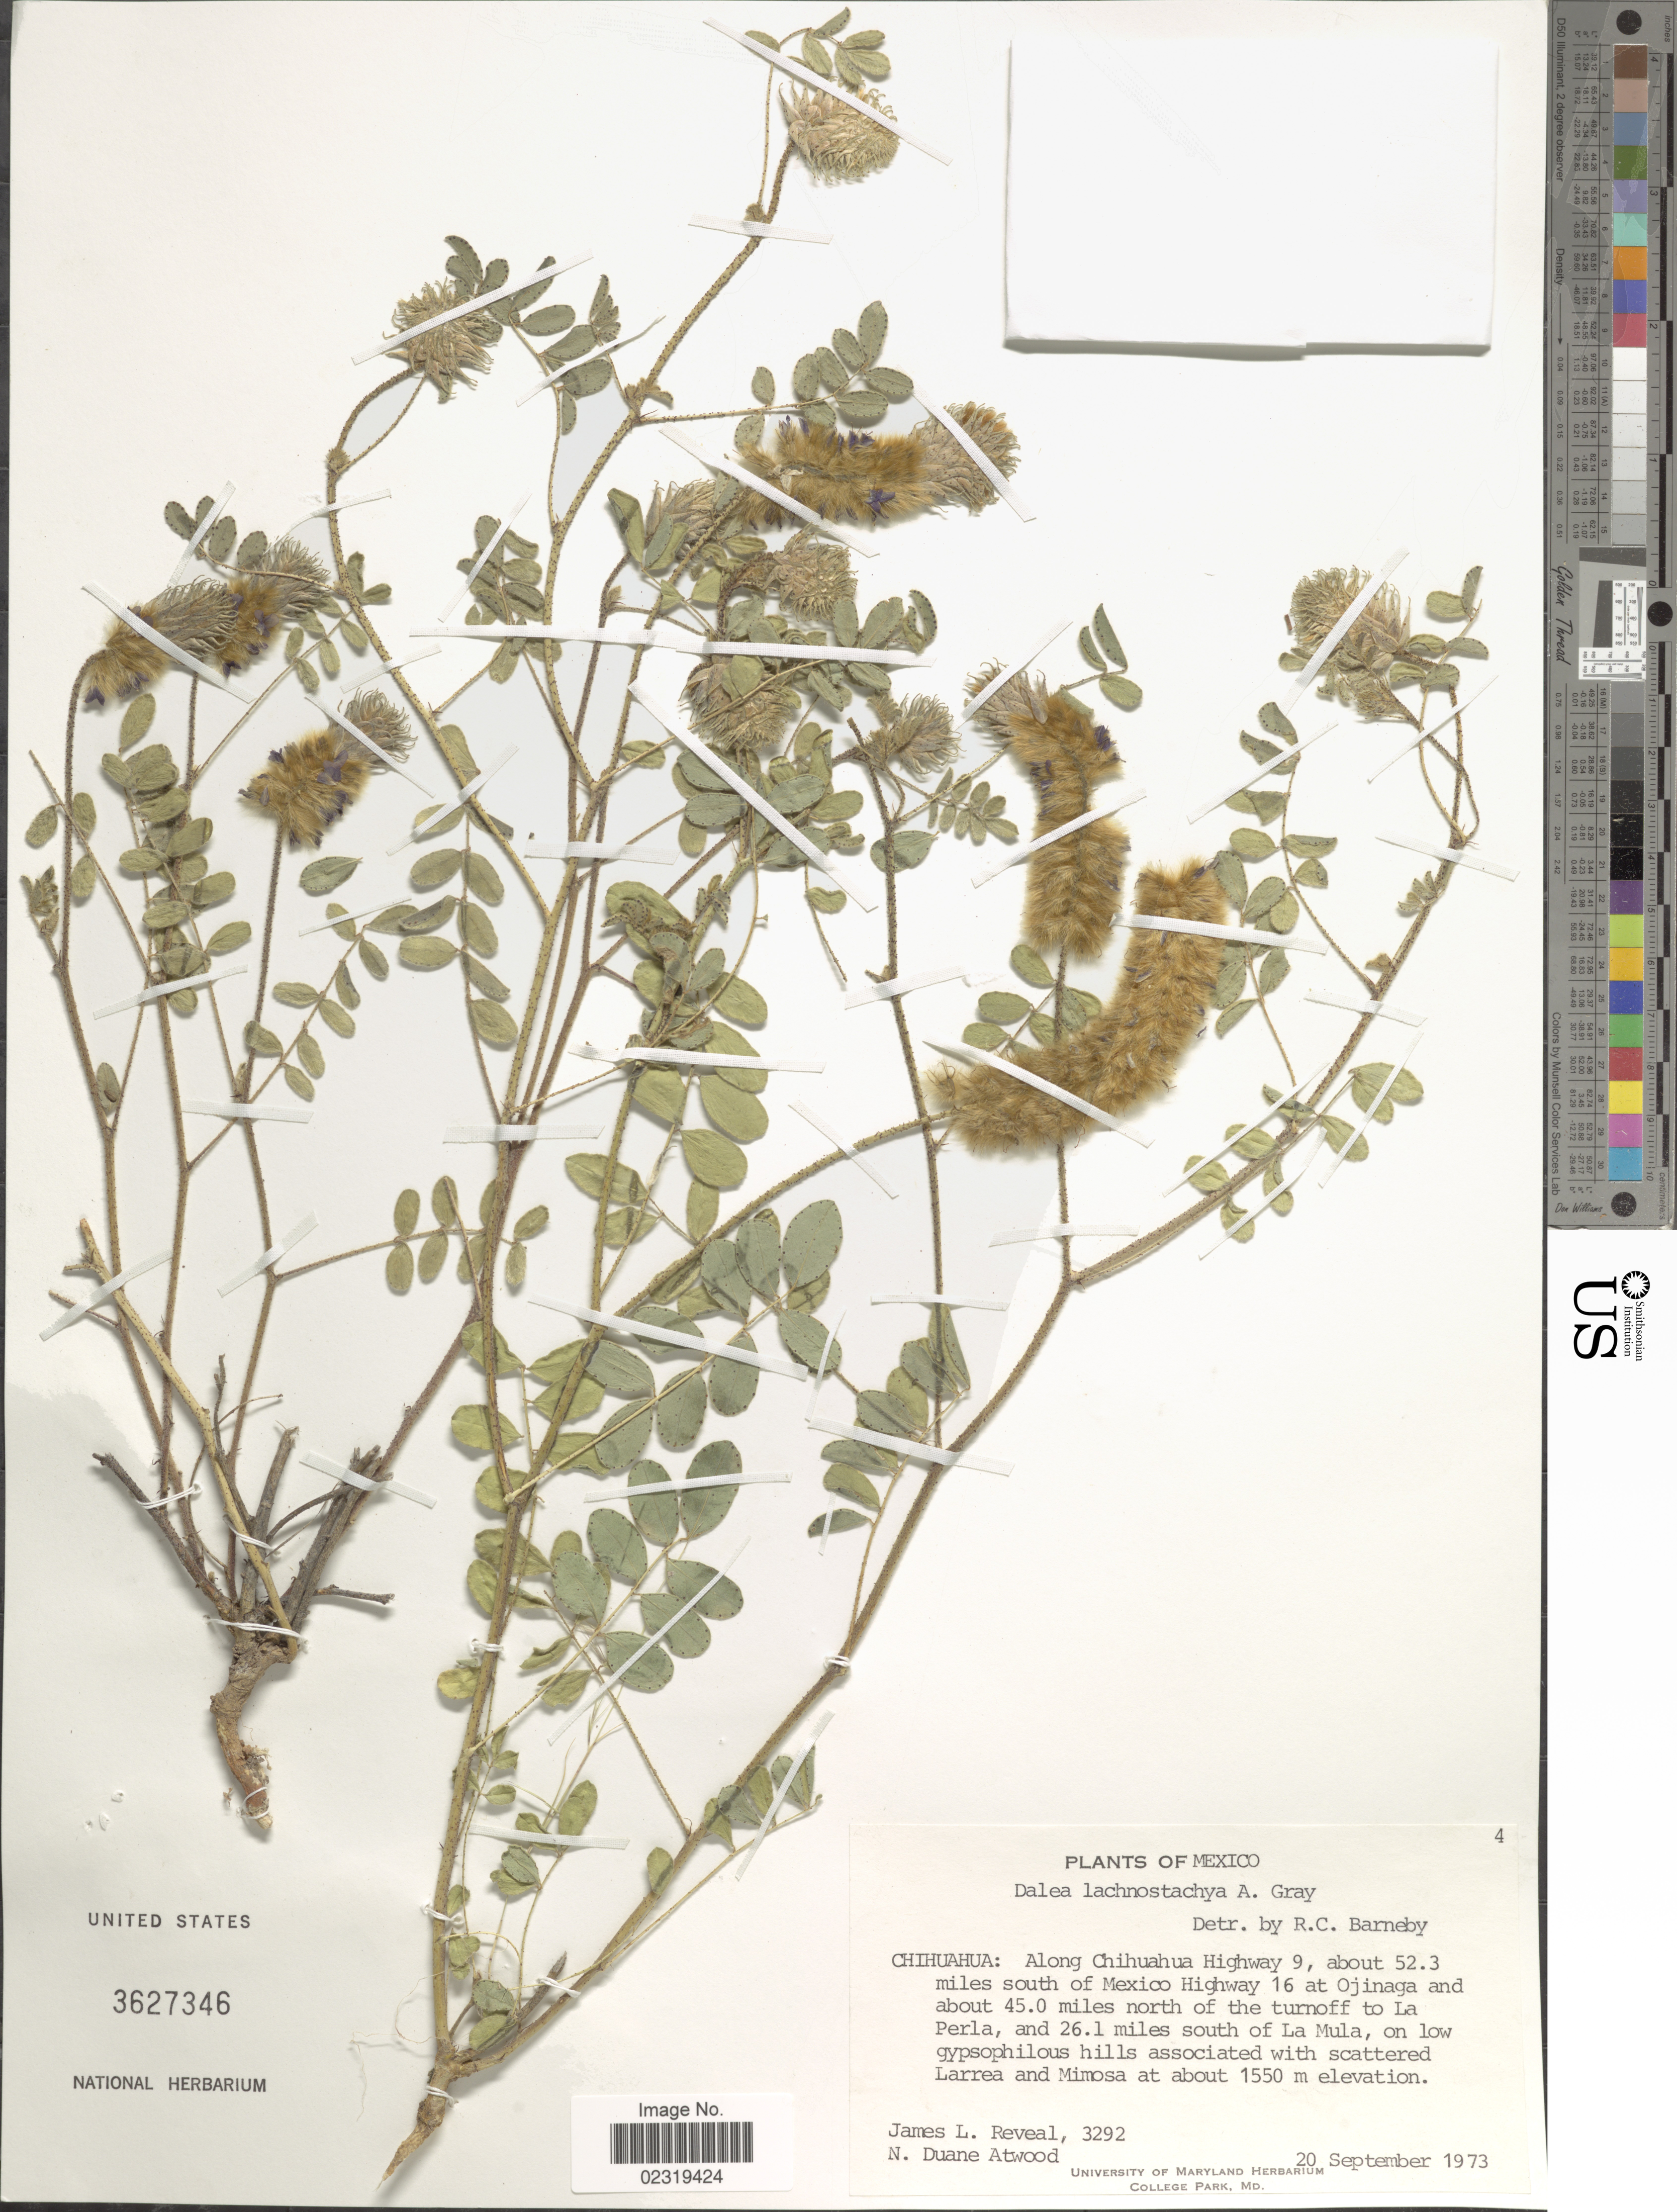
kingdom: Plantae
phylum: Tracheophyta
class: Magnoliopsida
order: Fabales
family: Fabaceae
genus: Dalea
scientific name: Dalea lachnostachys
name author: A. Gray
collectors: J. L. Reveal & N. Atwood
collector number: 3292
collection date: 1973-09-20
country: Mexico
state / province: Chihuahua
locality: Along Chihuahua Highway 9, about 52.3 miles south of Mexico Highway 16 at Ojinaga and about 45.0 miles north of the turnoff to La Perla, and 26.1 miles south of La Mula, on low gypsophilous hills associated with scattered Larrea and Mimosa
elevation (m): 1550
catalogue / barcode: US 3627346